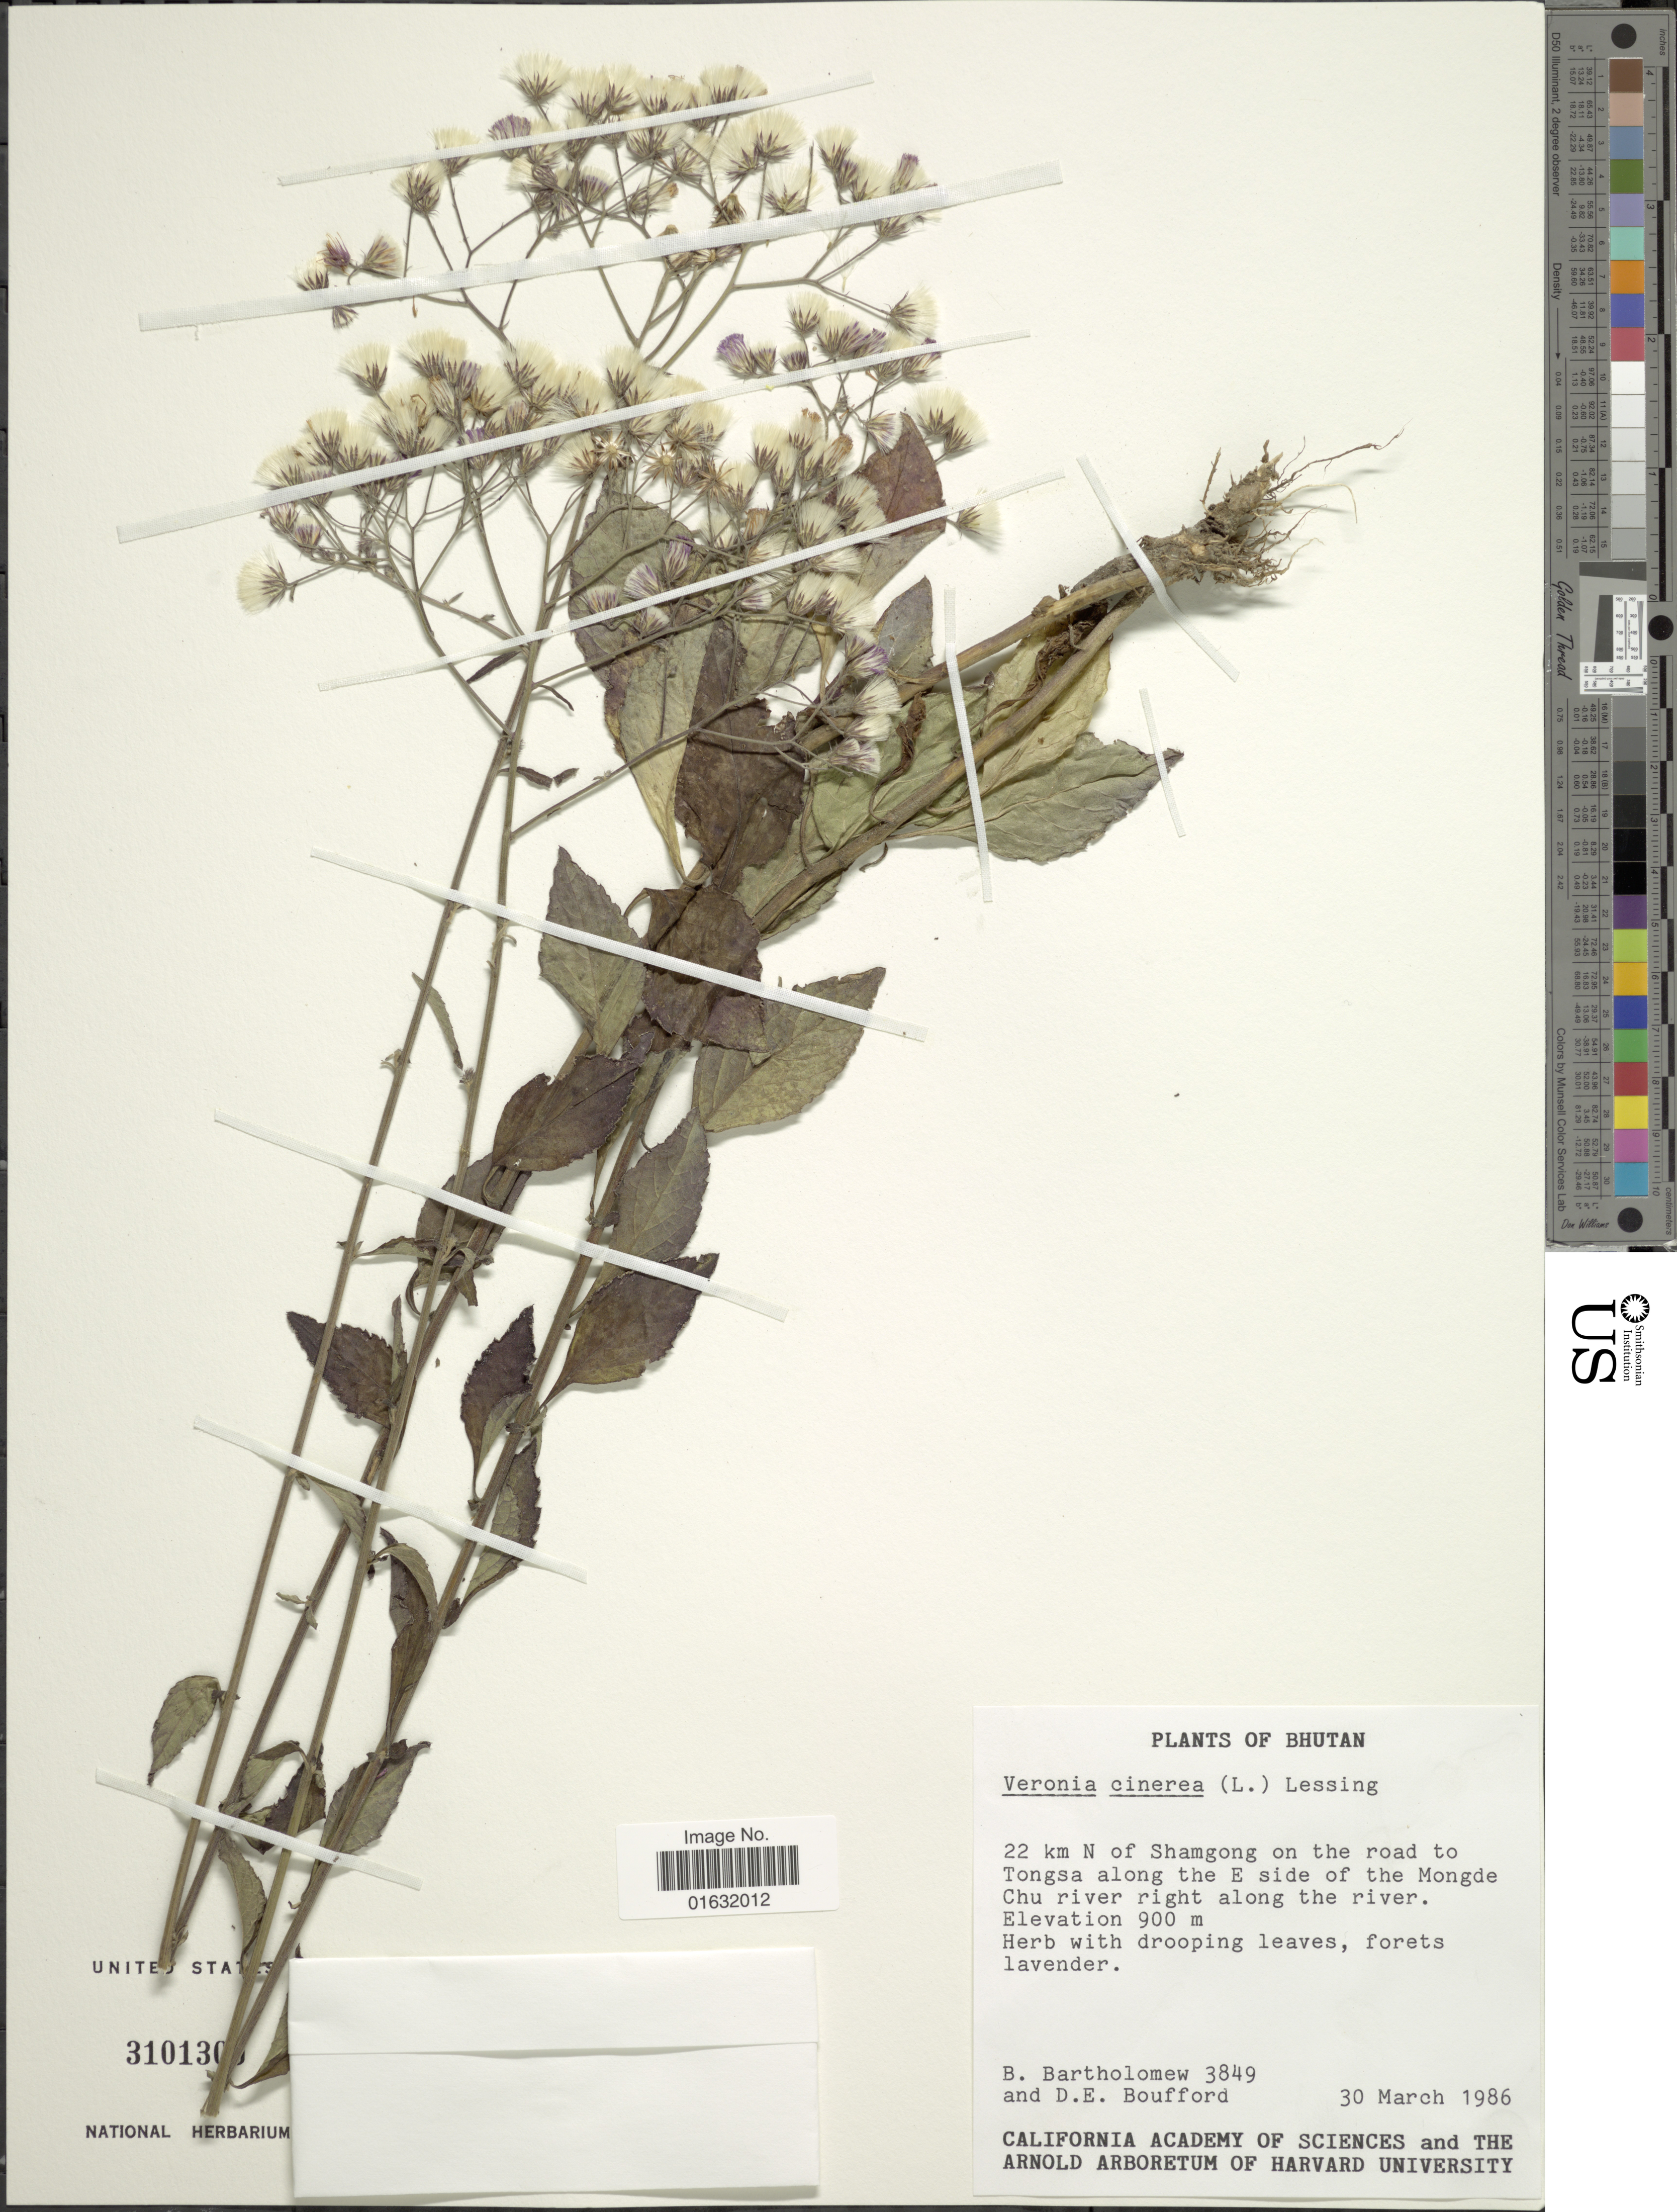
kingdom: Plantae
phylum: Tracheophyta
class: Magnoliopsida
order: Asterales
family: Asteraceae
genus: Cyanthillium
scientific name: Cyanthillium cinereum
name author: (L.) H. Rob.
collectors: B. Bartholomew & D. Bouffod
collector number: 3849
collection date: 1986-03-30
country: Bhutan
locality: Bhutan, 22 km N of Shamgong on the road to Tongsa along the E side of the Mongde Chu river right along the river.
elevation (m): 900